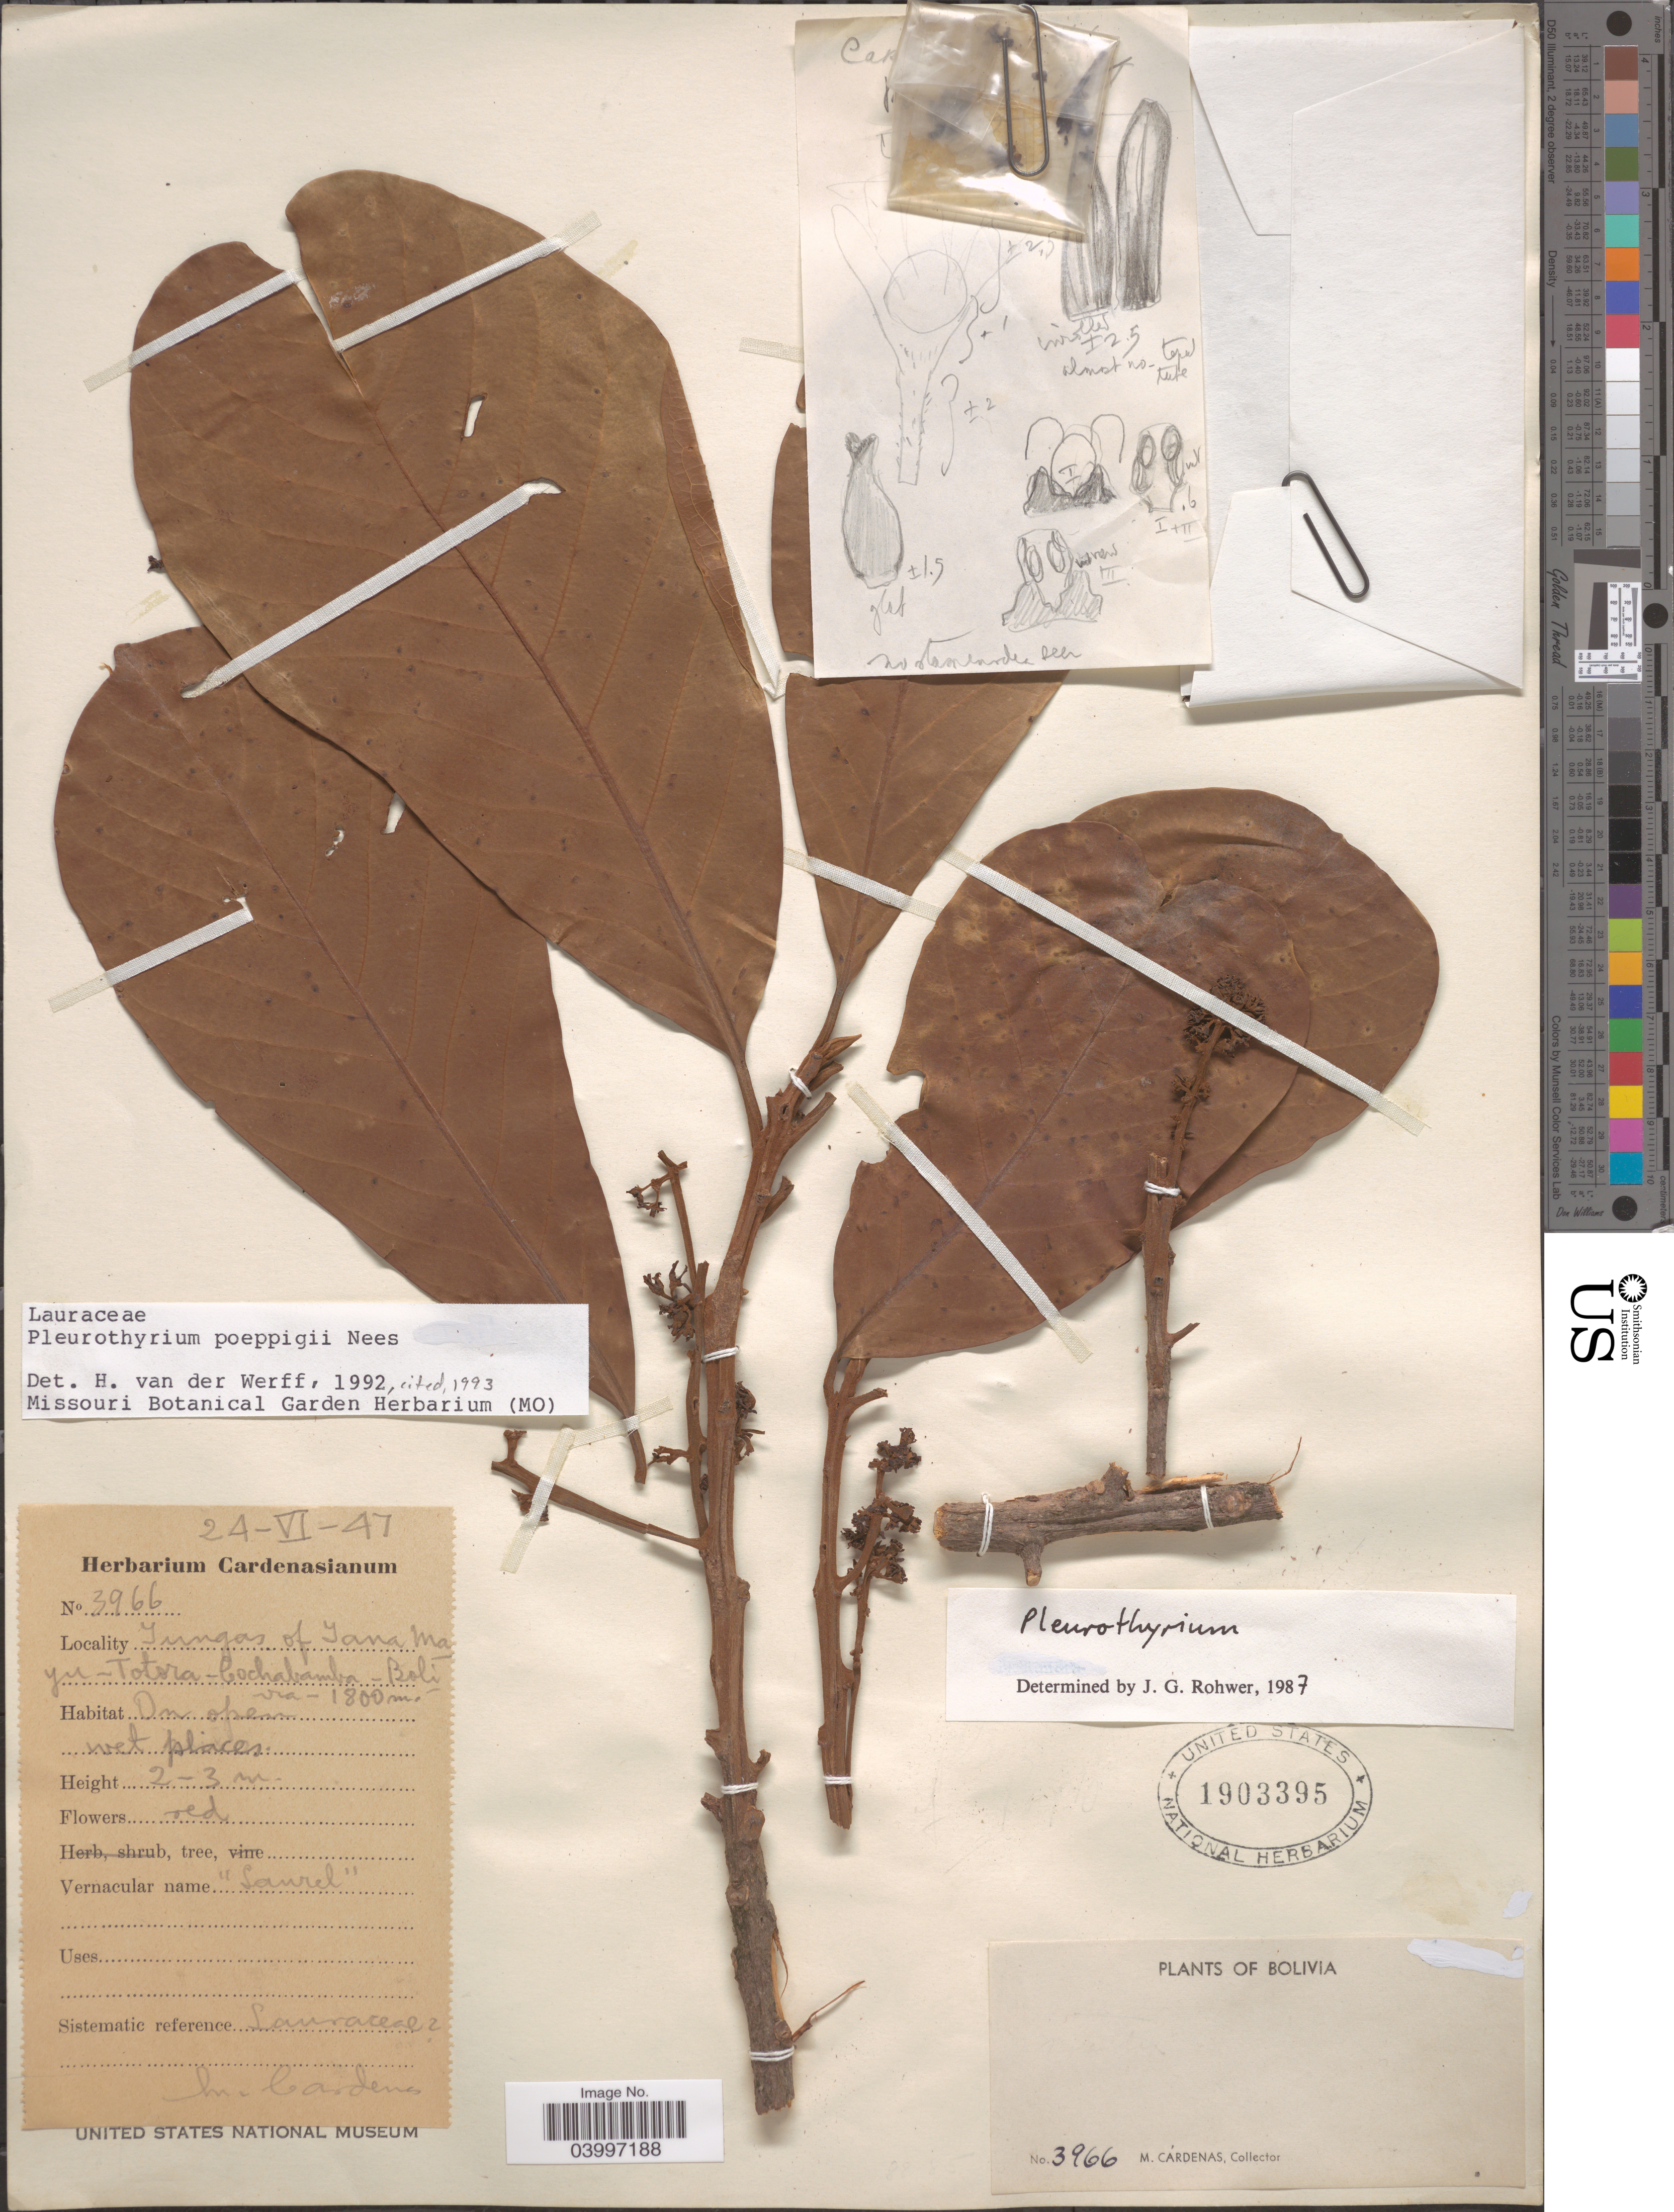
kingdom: Plantae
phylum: Tracheophyta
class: Magnoliopsida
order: Laurales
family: Lauraceae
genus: Pleurothyrium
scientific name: Pleurothyrium poeppigii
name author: Nees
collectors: M. Cárdenas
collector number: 3966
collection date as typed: Transcribed d/m/y: 24/6/47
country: Bolivia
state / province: Cochabamba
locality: Yungas of Yana Mayu-Totora.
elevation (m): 1800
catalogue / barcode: US 1903395